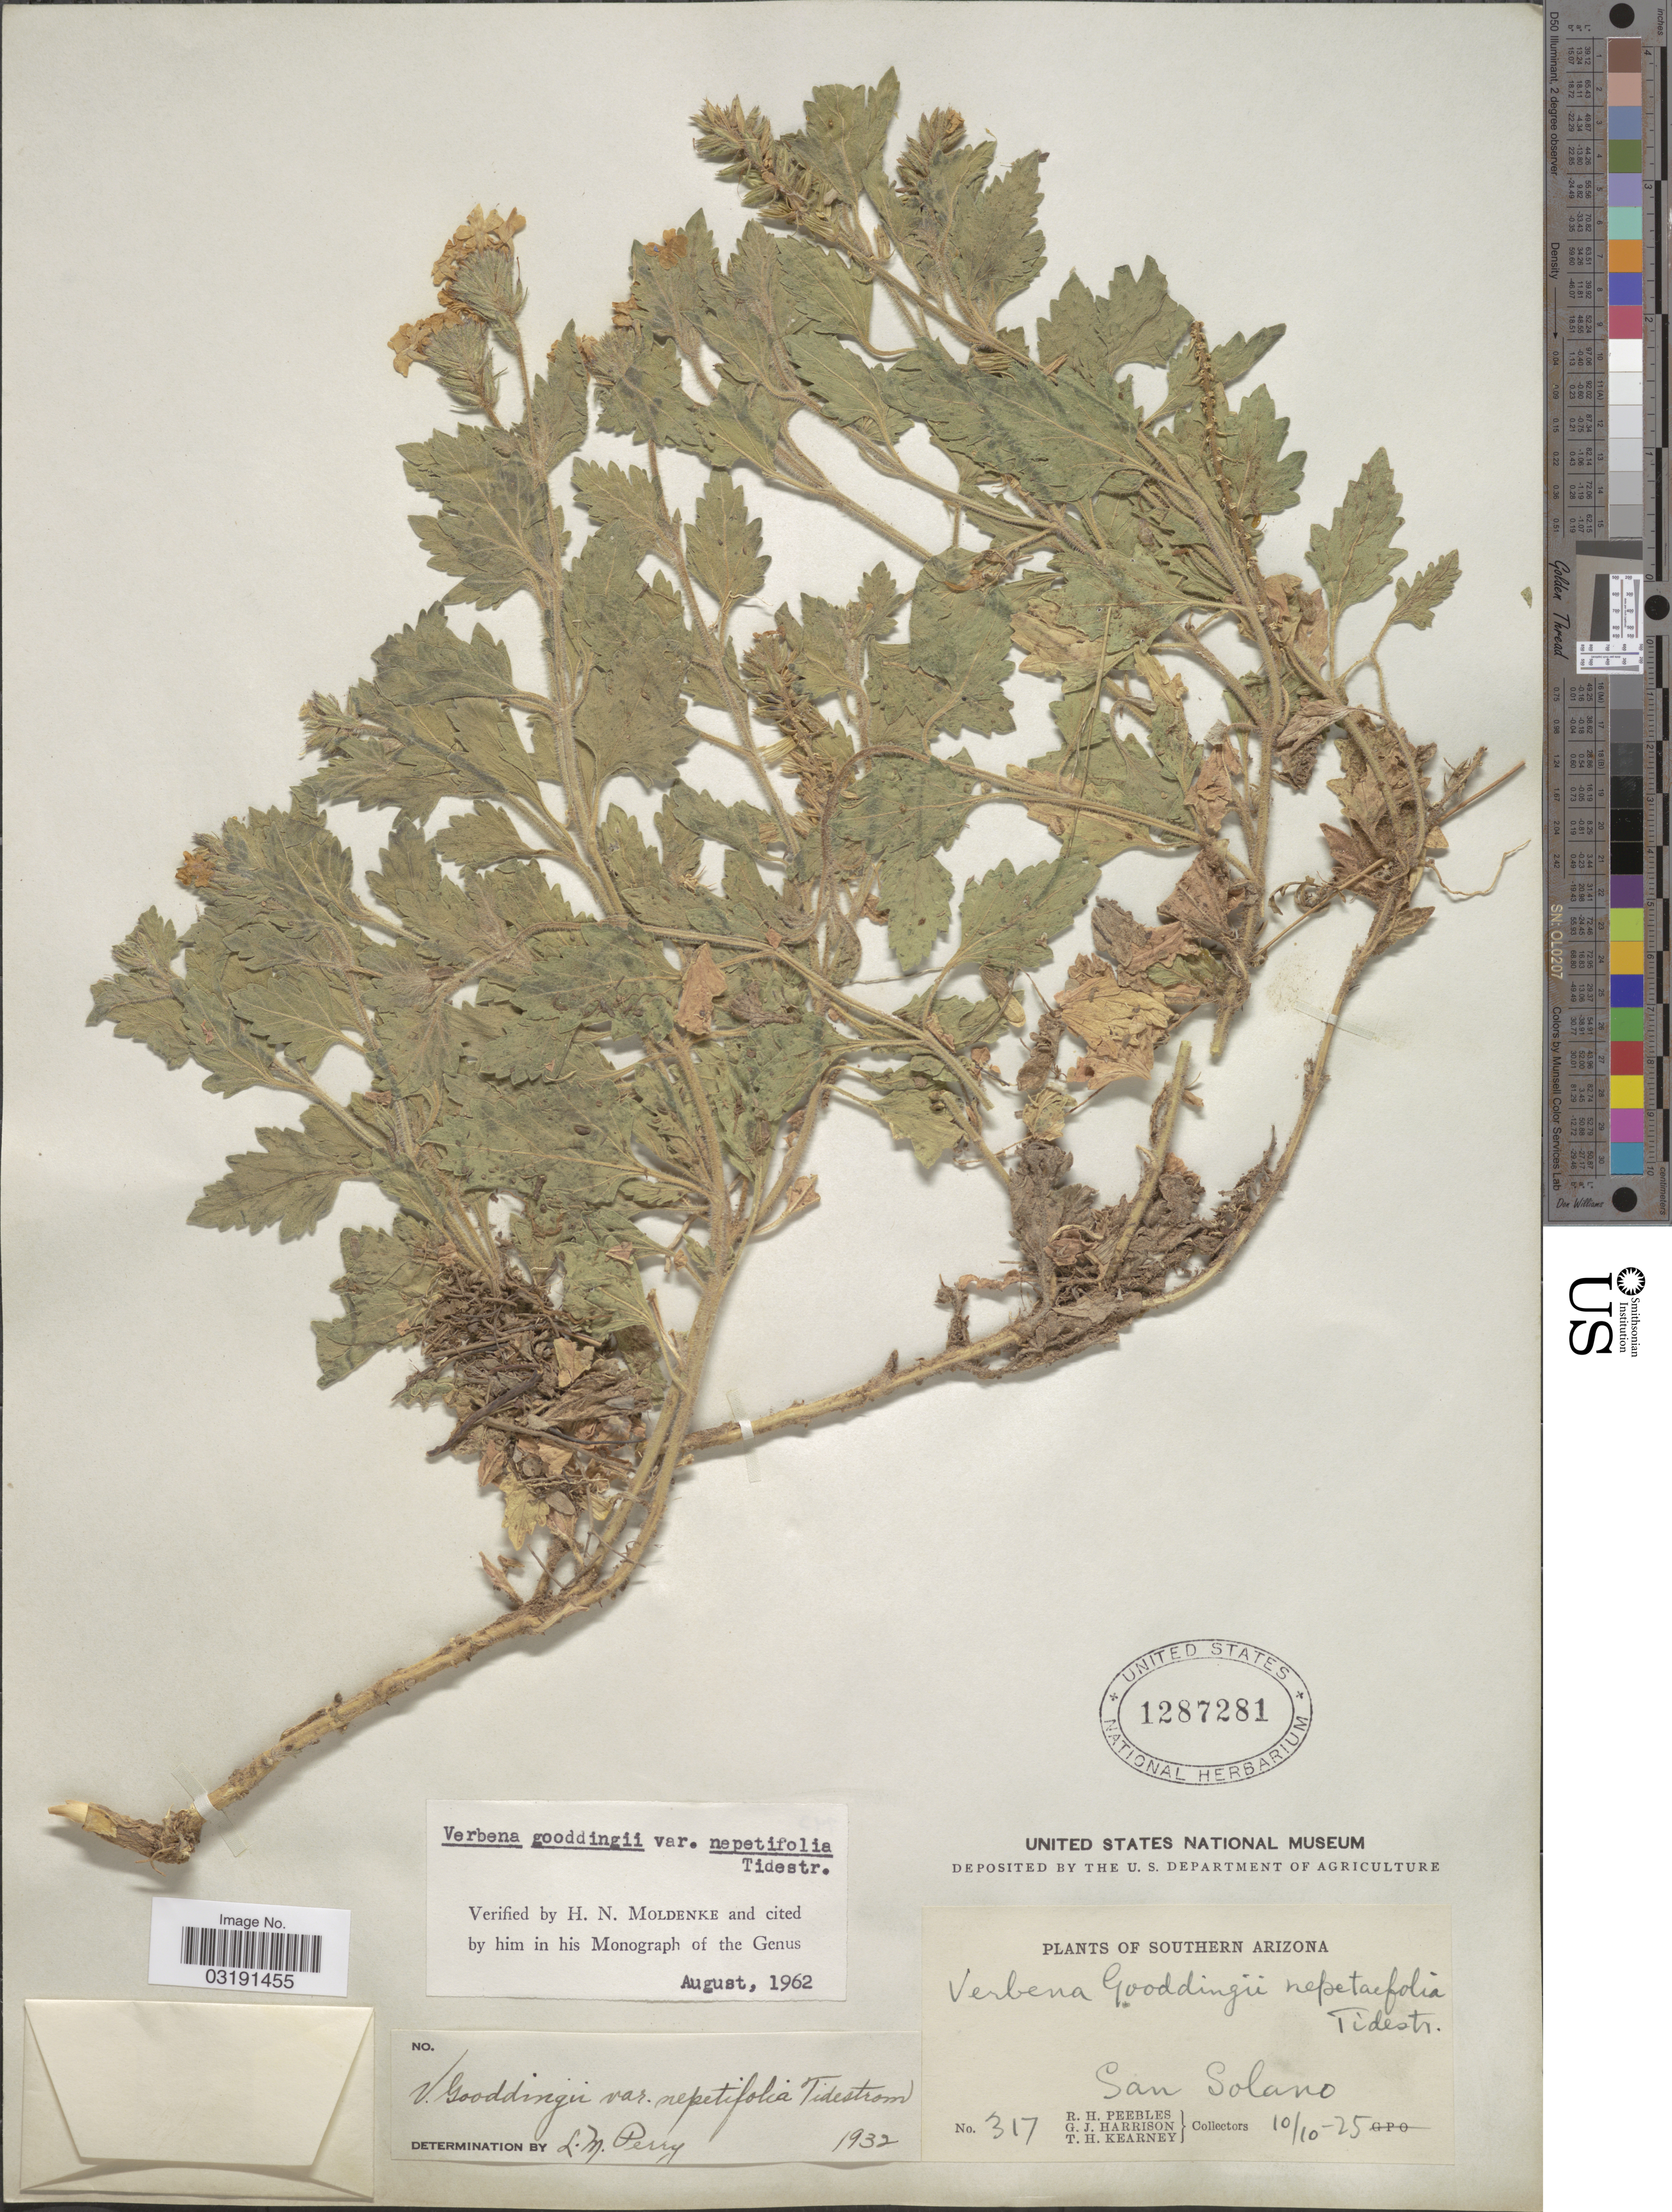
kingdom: Plantae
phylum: Tracheophyta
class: Magnoliopsida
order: Lamiales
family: Verbenaceae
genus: Verbena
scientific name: Verbena gooddingii var. nepetifolia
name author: Tidestr.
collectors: R. H. Peebles, G. J. Harrison & T. H. Kearney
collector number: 317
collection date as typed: Transcribed d/m/y: 10/10/25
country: United States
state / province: Arizona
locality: Southern Arizona. San Solano.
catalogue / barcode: US 1287281